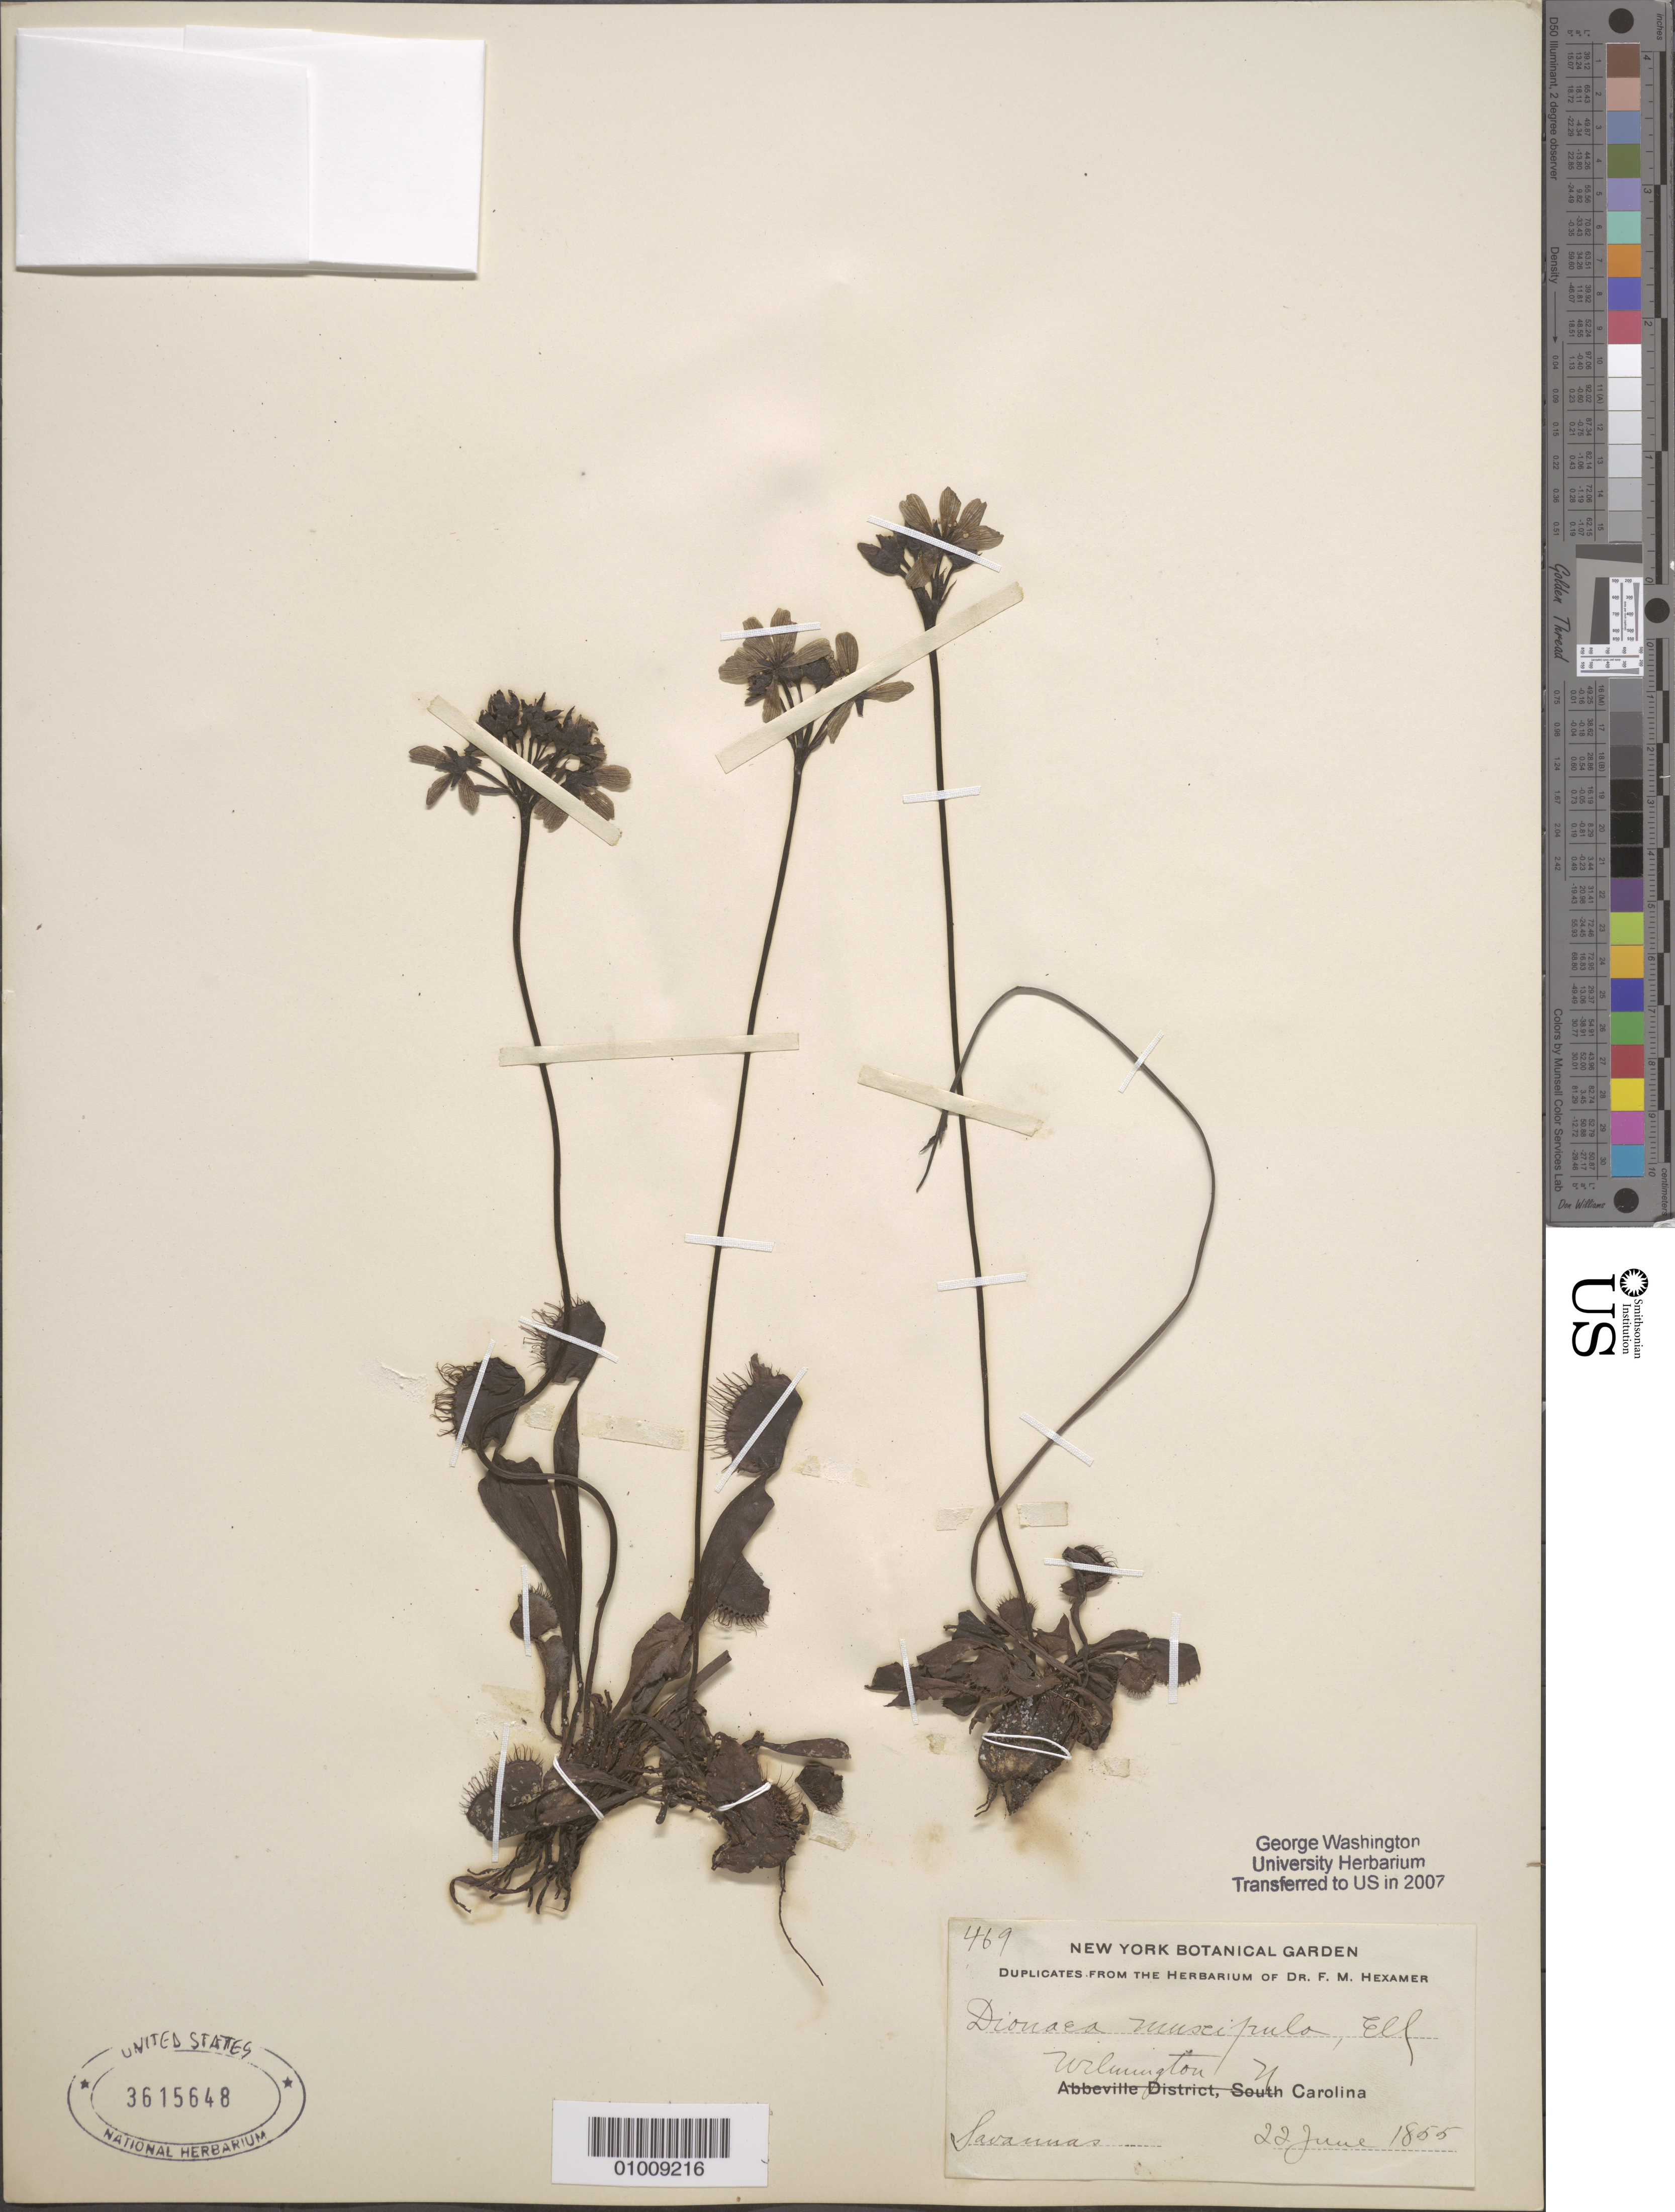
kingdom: Plantae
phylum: Tracheophyta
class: Magnoliopsida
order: Caryophyllales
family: Droseraceae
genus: Dionaea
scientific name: Dionaea muscipula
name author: J. Ellis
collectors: F. Hexamer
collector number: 469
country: United States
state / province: North Carolina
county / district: New Hanover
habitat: Savannas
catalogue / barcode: US 3615648